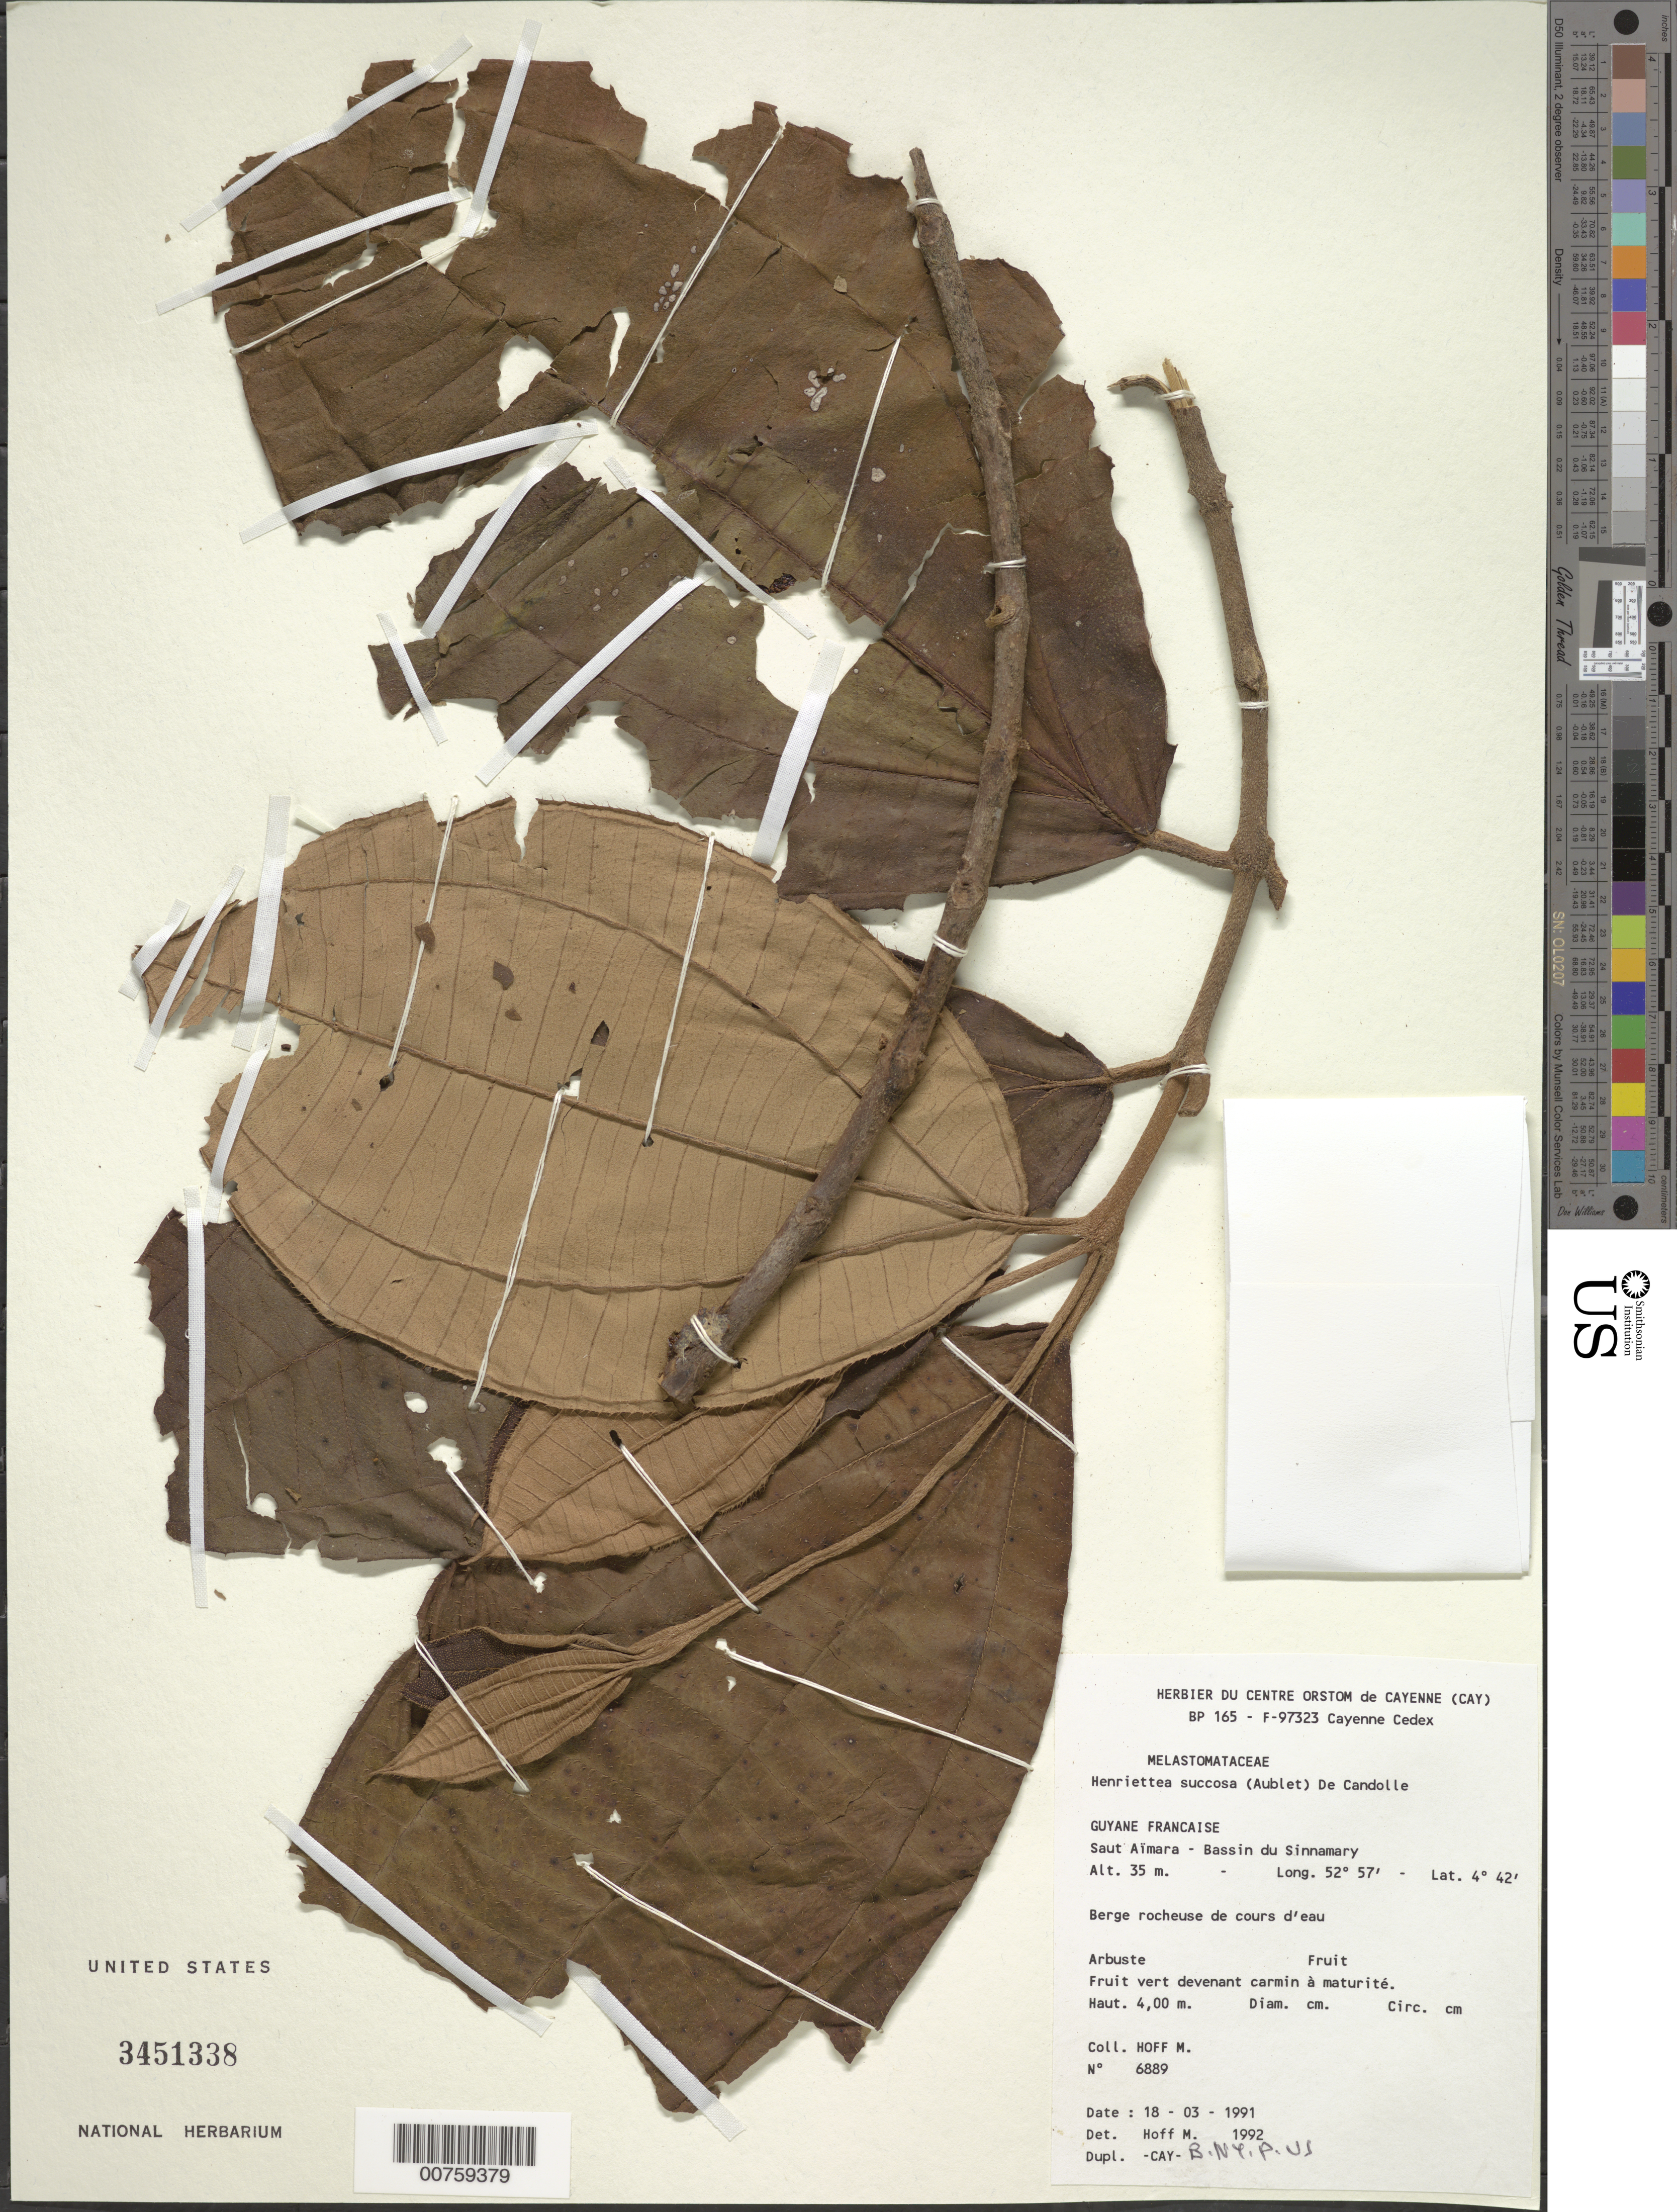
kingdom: Plantae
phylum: Tracheophyta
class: Magnoliopsida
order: Myrtales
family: Melastomataceae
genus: Henriettea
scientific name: Henriettea succosa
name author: (Aubl.) DC.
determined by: Michelangeli, F. A.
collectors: M. Hoff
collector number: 6889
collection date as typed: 18-Mar-91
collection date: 1991-03-18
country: French Guiana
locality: Saut Aïmara, Bassin du Sinnamary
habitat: Berge rocheuse de cours d'eau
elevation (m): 35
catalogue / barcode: US 3451338